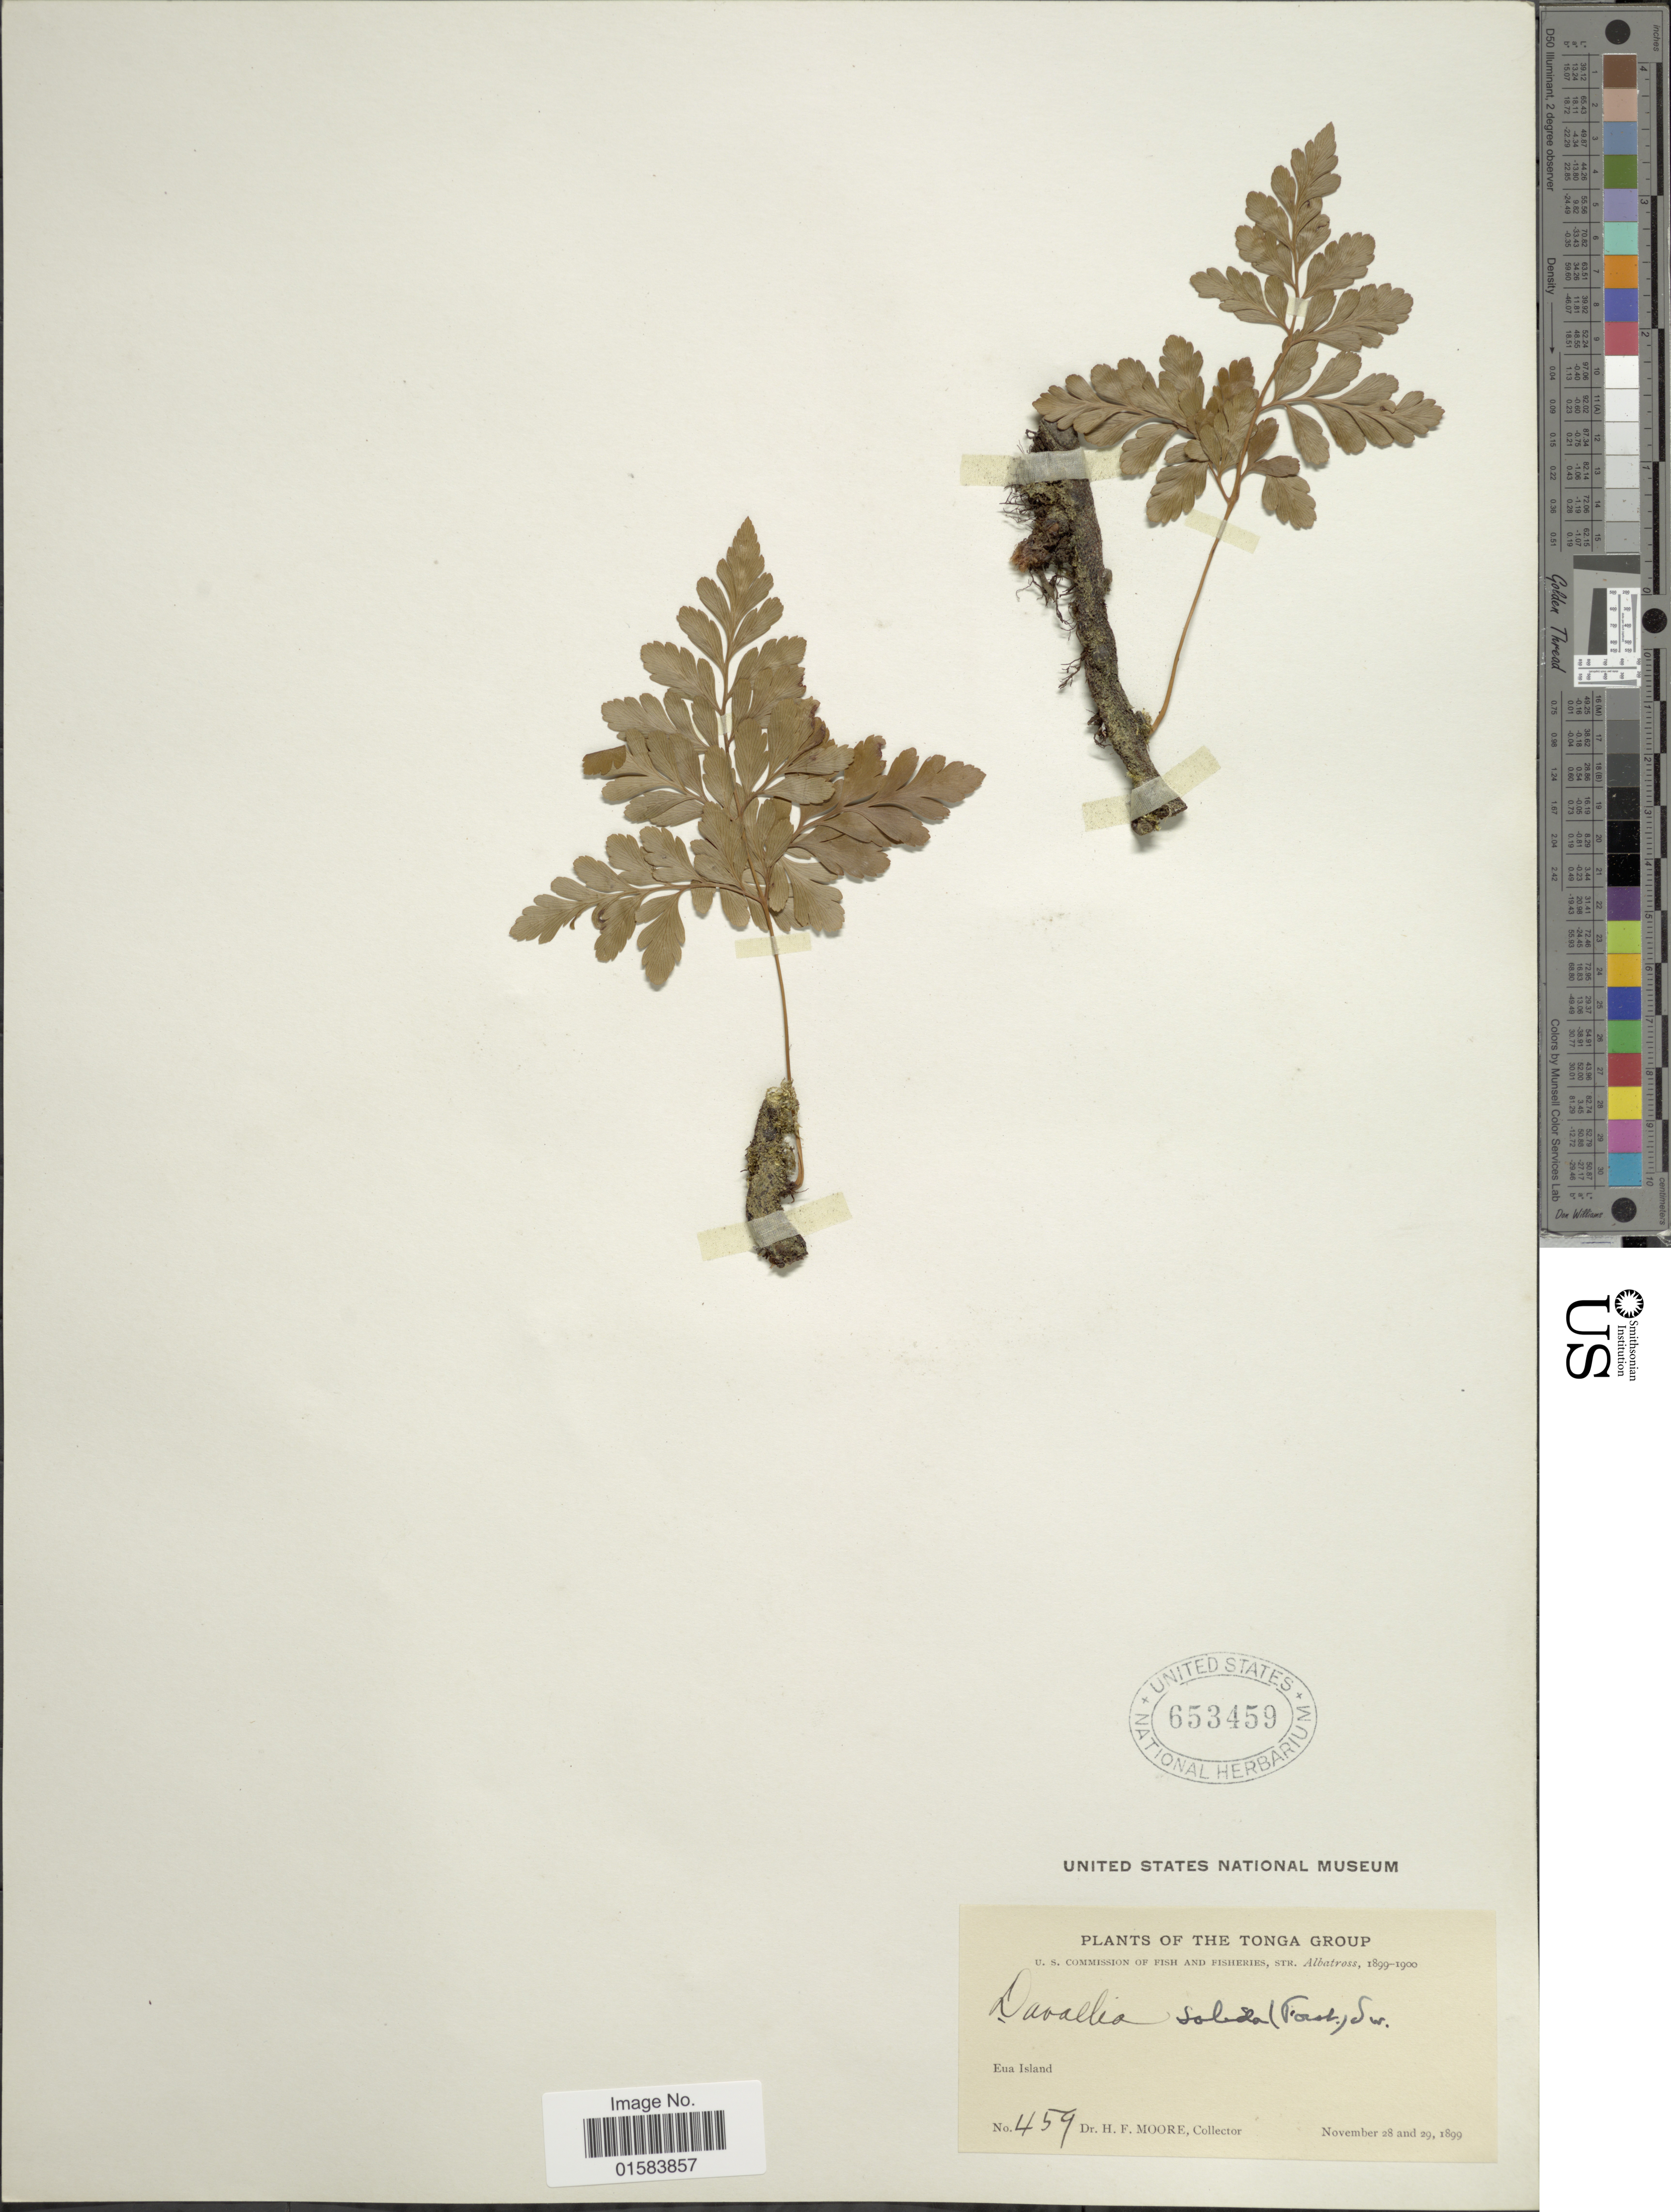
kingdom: Plantae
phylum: Tracheophyta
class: Polypodiopsida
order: Polypodiales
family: Davalliaceae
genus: Davallia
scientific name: Davallia solida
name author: (G. Forst.) Sw.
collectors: H. F. Moore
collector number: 459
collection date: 1899-11-28/1899-11-29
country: Tonga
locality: The Tonga Group, Eua Island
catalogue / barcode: US 653459